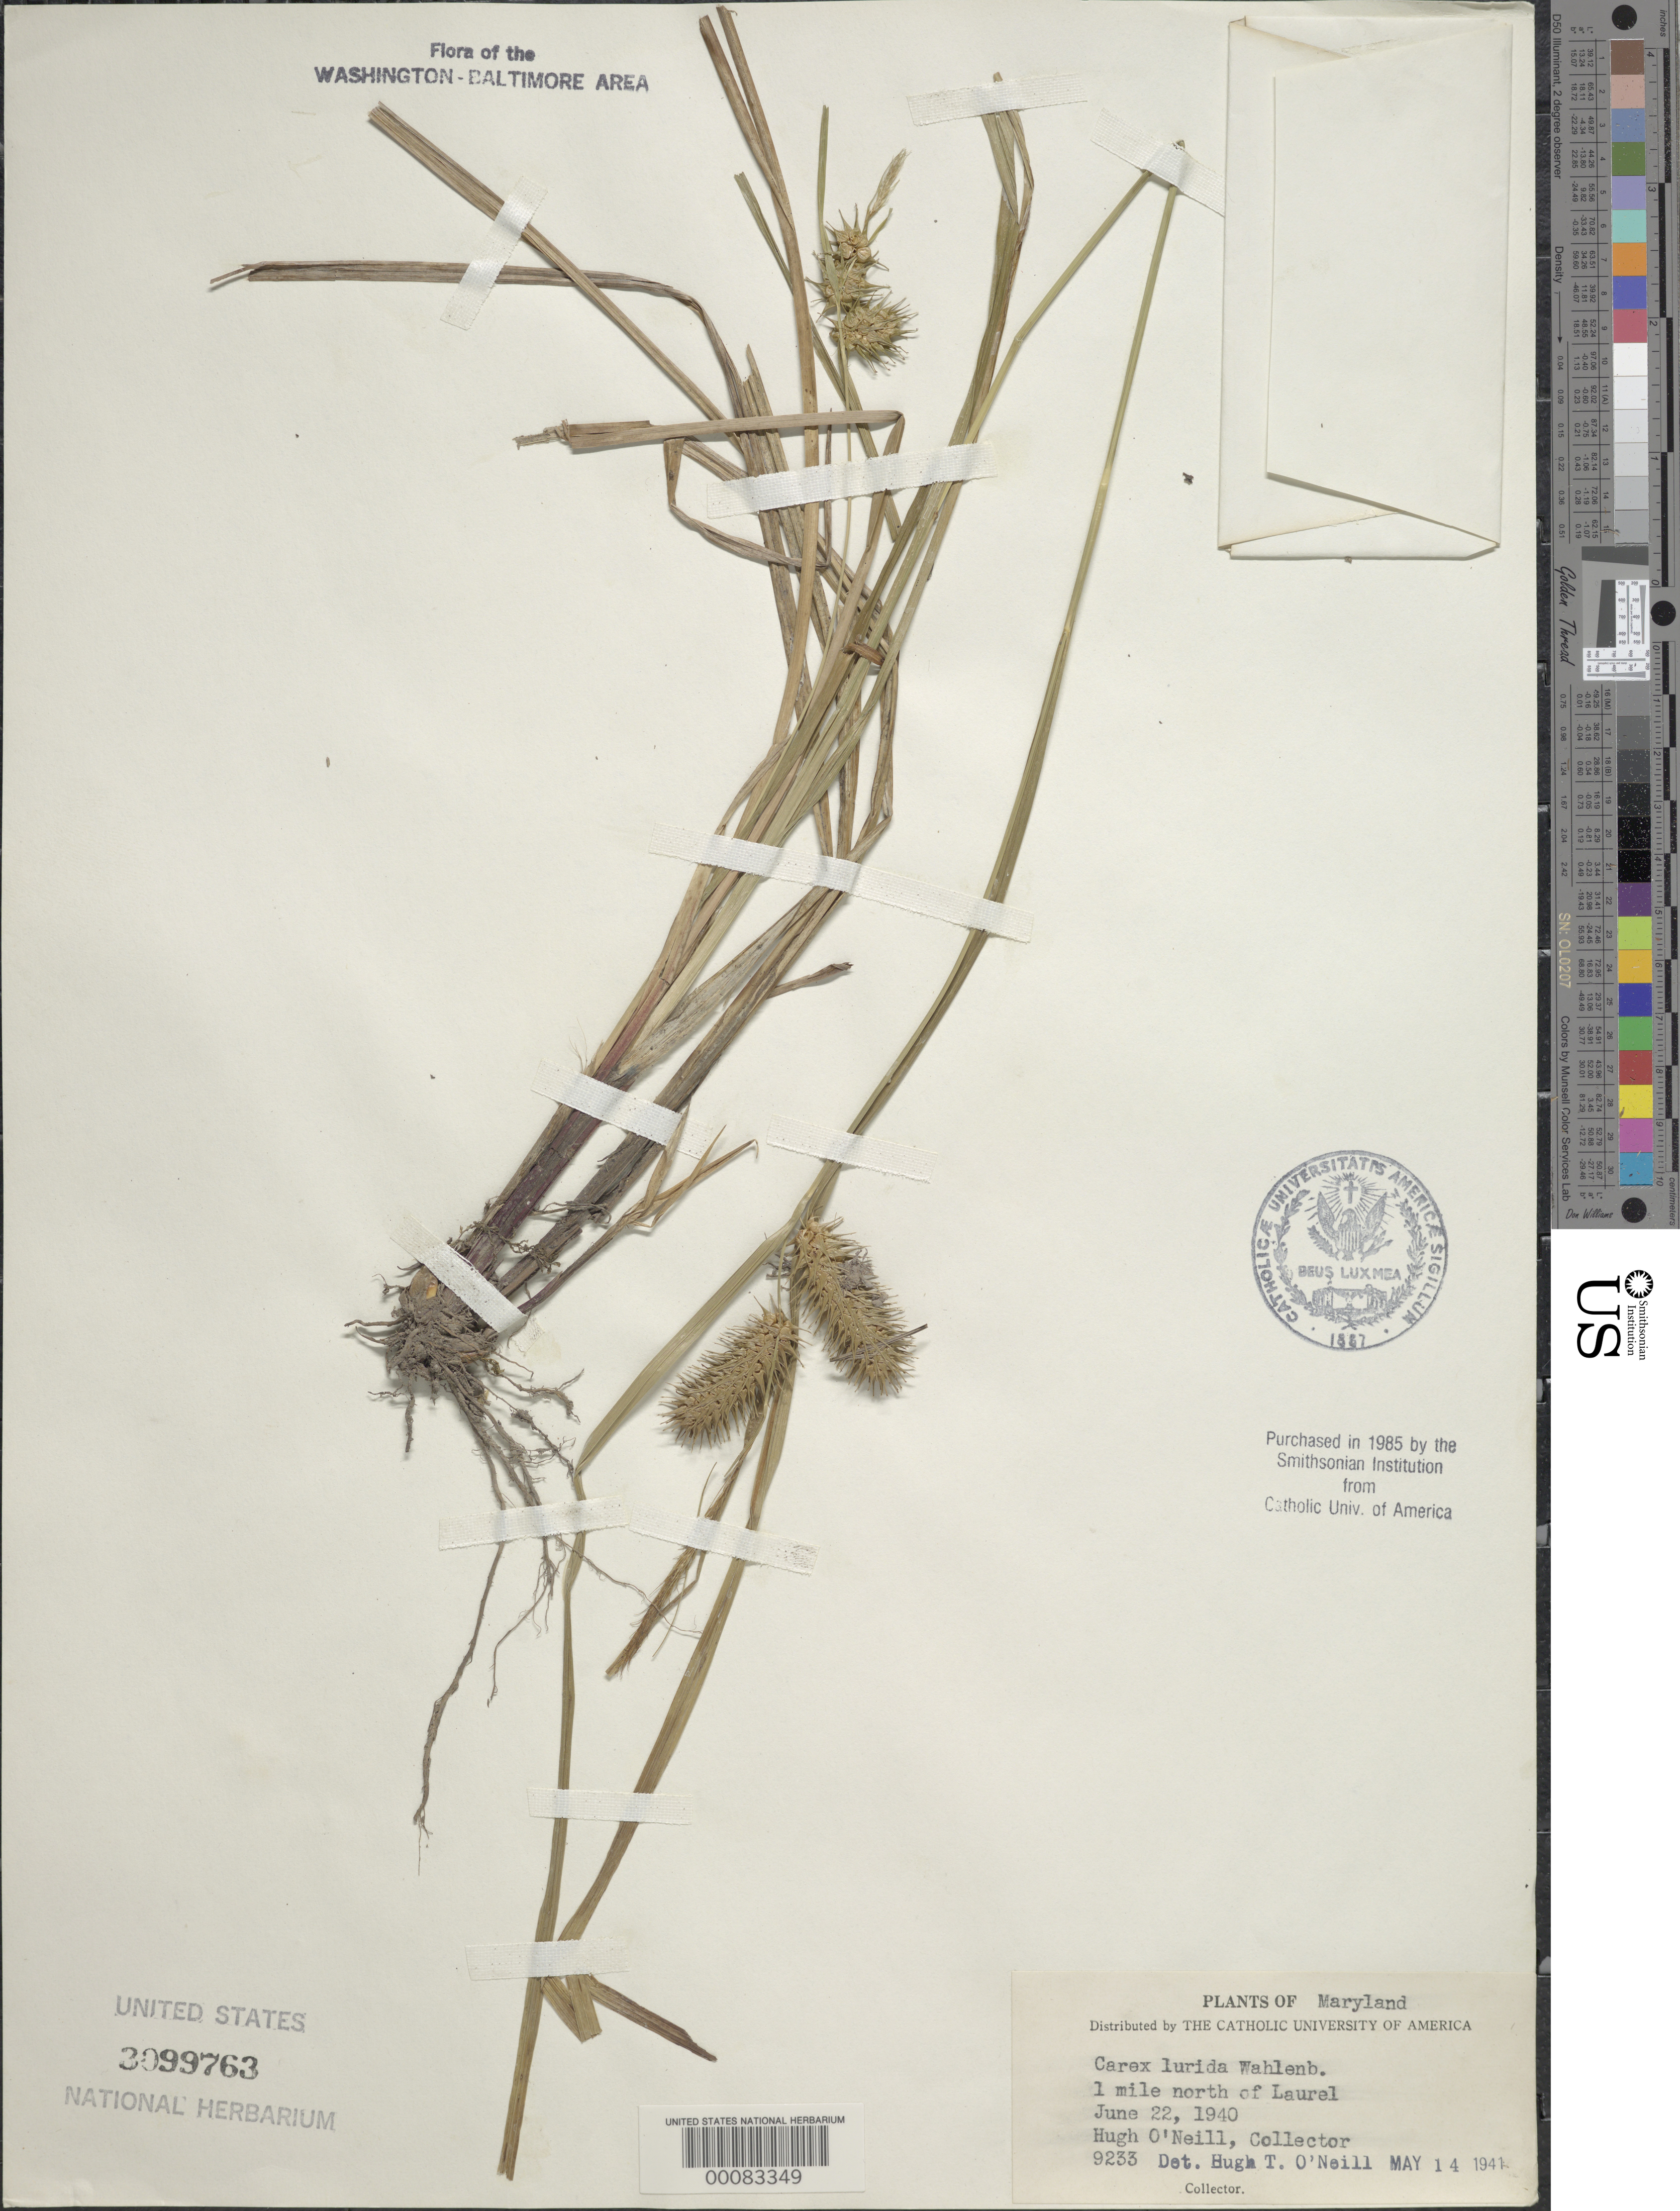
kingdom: Plantae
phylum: Tracheophyta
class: Liliopsida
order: Poales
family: Cyperaceae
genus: Carex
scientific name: Carex lurida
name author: Wahlenb.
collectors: H. O'Neill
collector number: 9233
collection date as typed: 14 May 1941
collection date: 1941-05-14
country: United States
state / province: Maryland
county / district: Howard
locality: North of Laurel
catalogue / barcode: US 3099763